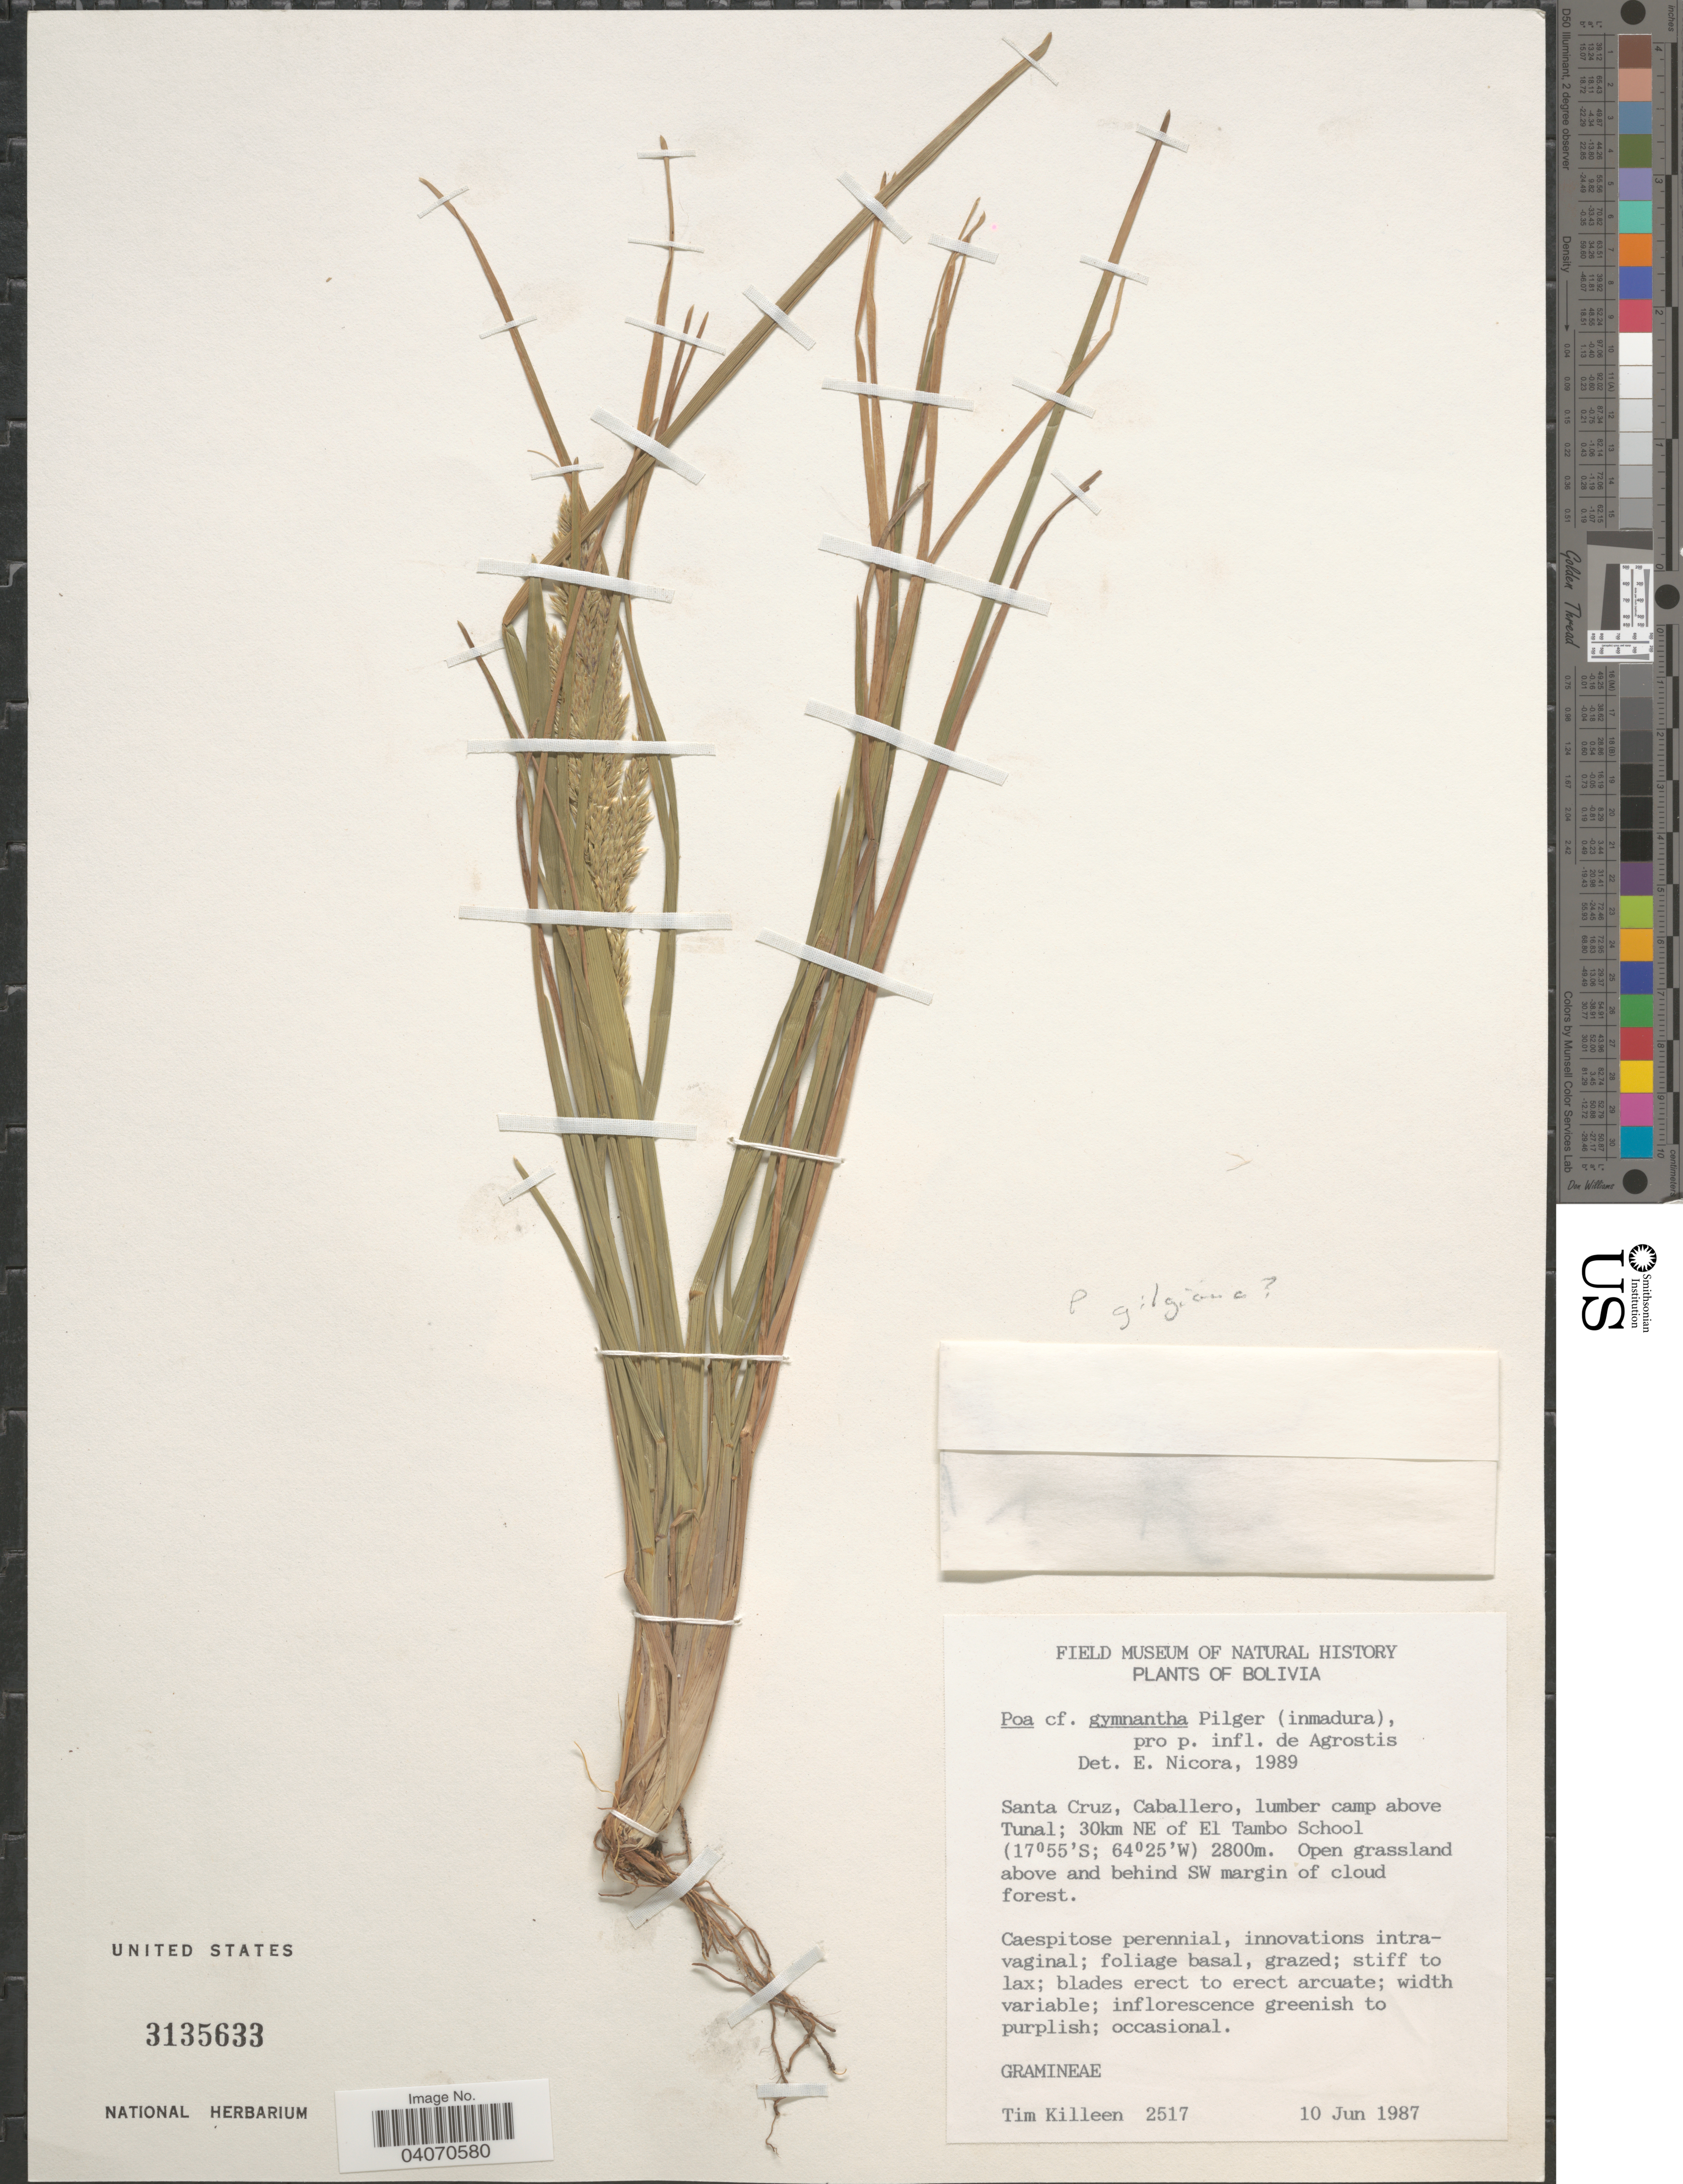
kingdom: Plantae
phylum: Tracheophyta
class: Liliopsida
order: Poales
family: Poaceae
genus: Poa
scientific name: Poa gilgiana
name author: Pilg.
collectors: T. J. Killeen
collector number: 2517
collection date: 1987-06-10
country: Bolivia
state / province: Santa Cruz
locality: Caballero, lumber camp above Tunal; 30km NE of El Tambo School. Open grassland above and behind SW margin of cloud forest.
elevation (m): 2800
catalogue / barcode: US 3135633